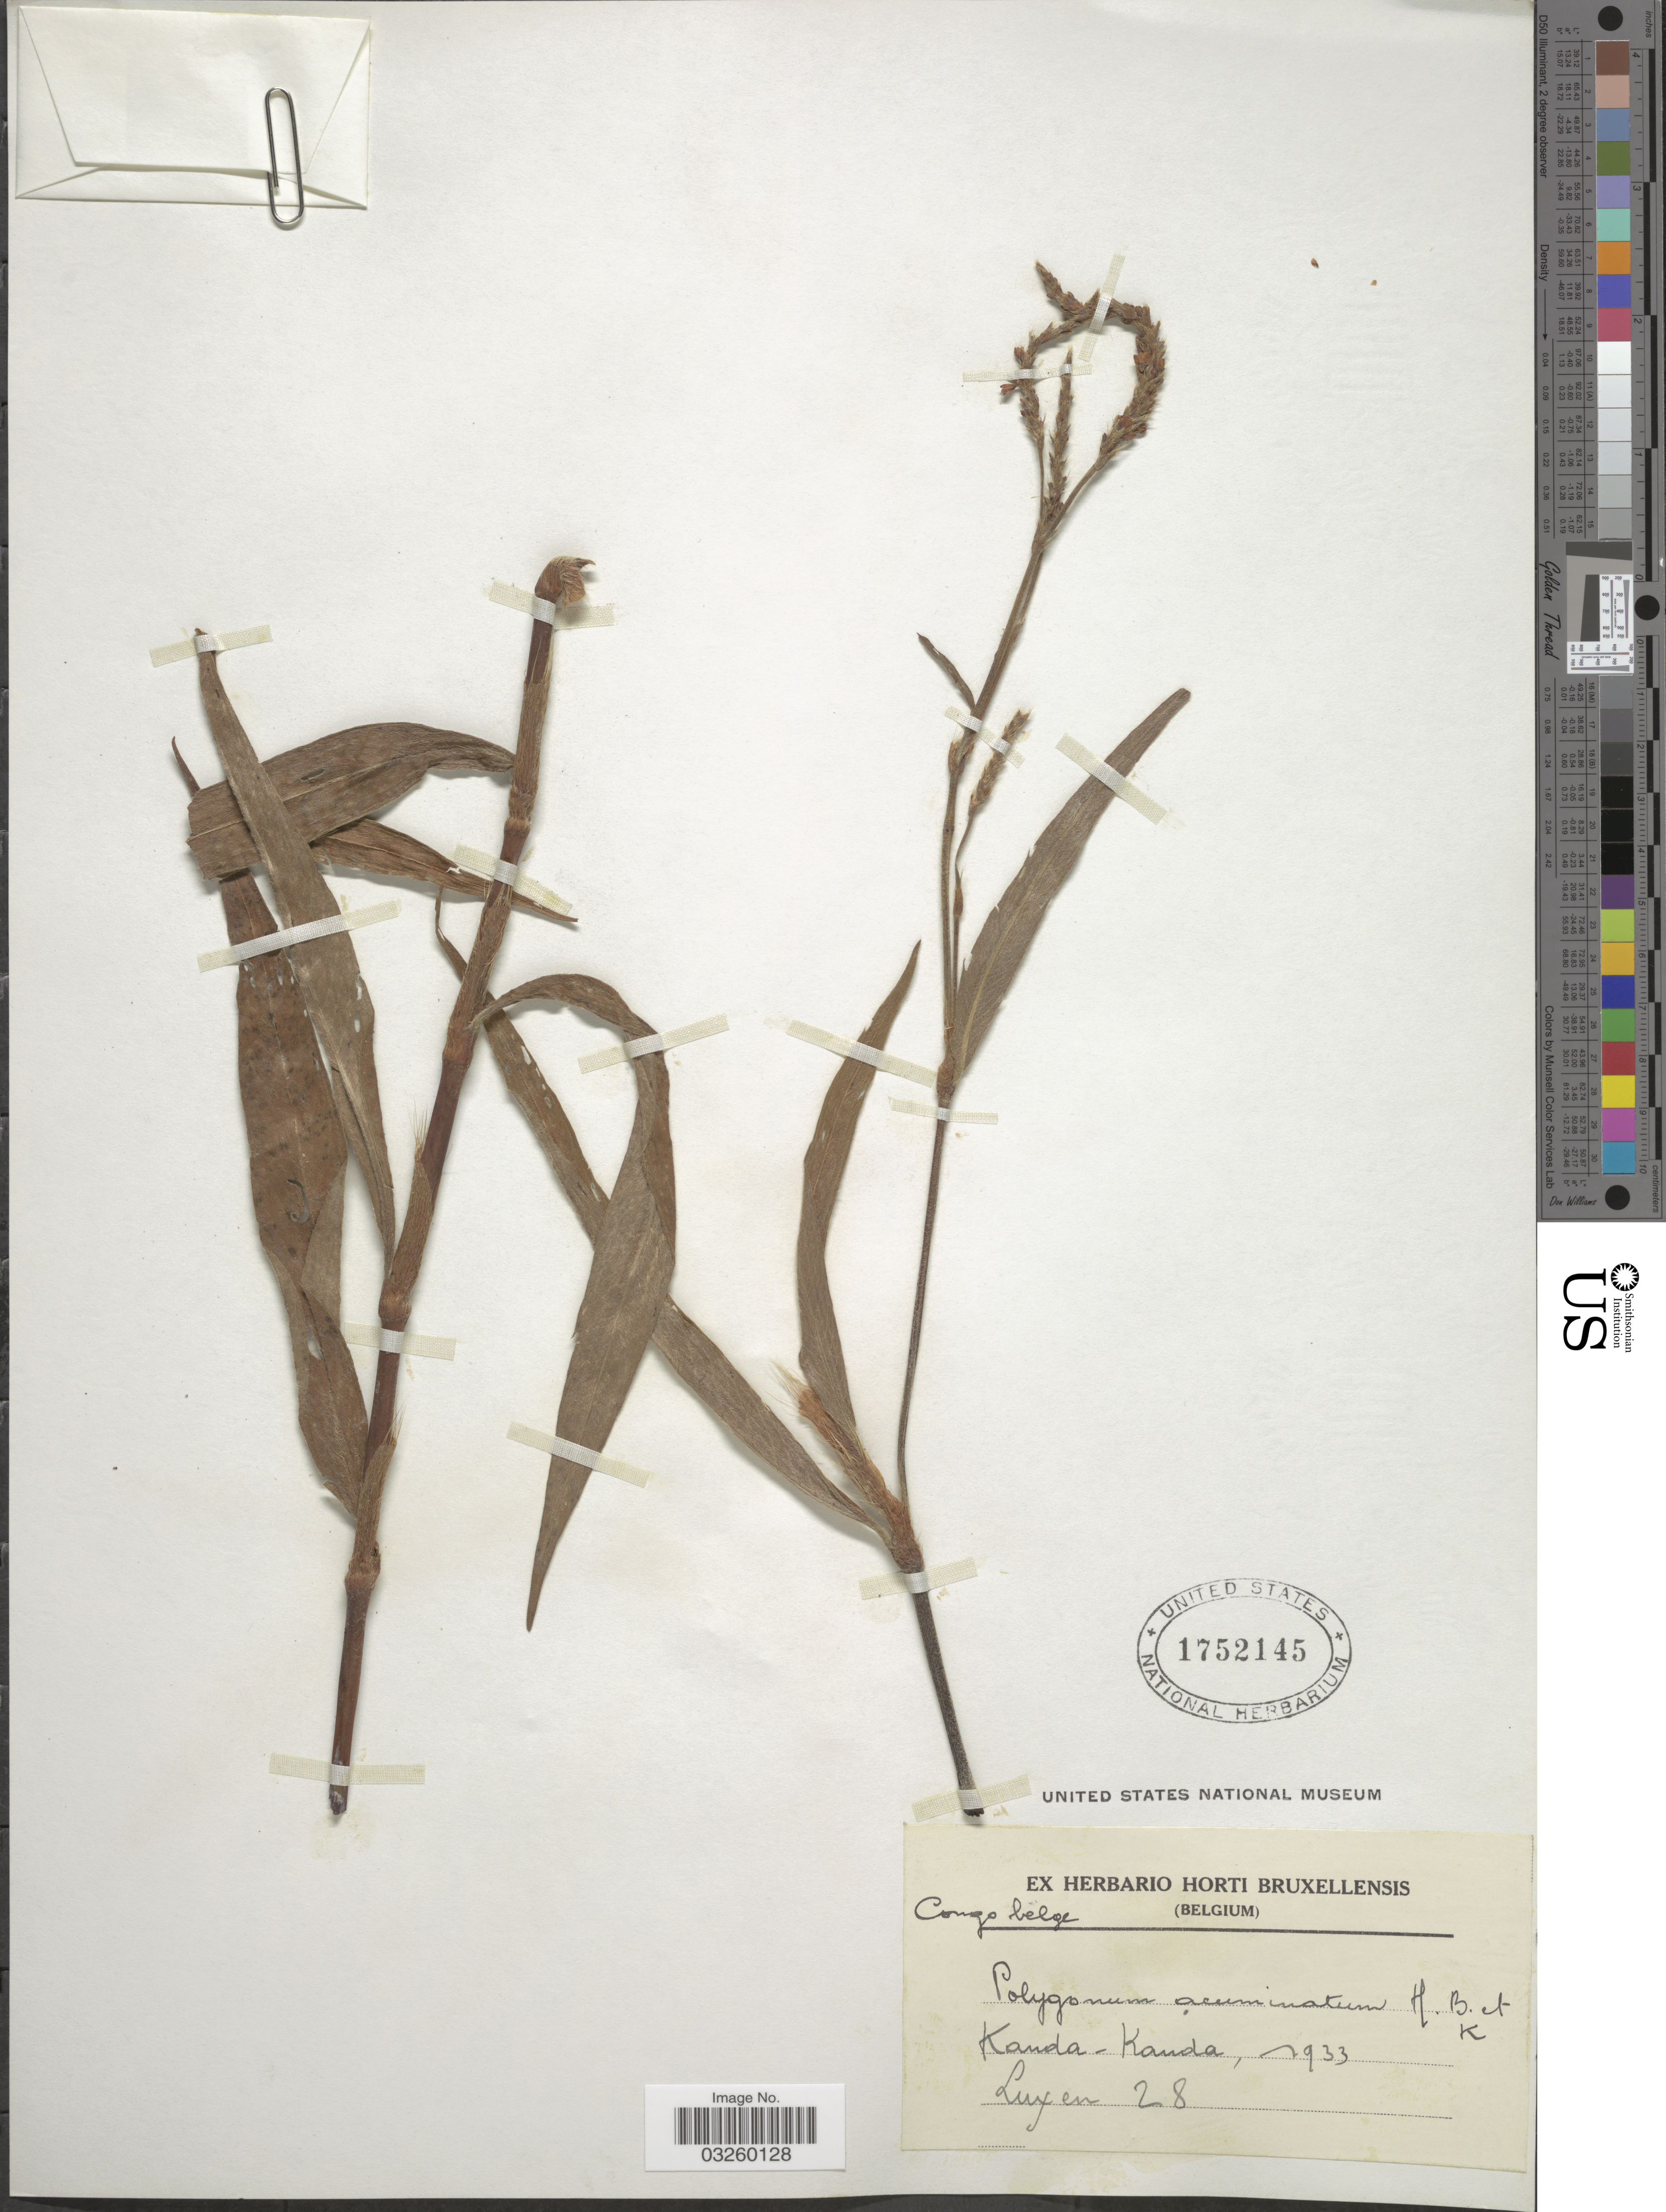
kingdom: Plantae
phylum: Tracheophyta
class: Magnoliopsida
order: Caryophyllales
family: Polygonaceae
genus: Polygonum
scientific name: Polygonum acuminatum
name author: Kunth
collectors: Luxen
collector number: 28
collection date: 1933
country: Congo, Democratic Republic of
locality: Congo Belge. Kanda-Kanda.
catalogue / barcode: US 1752145